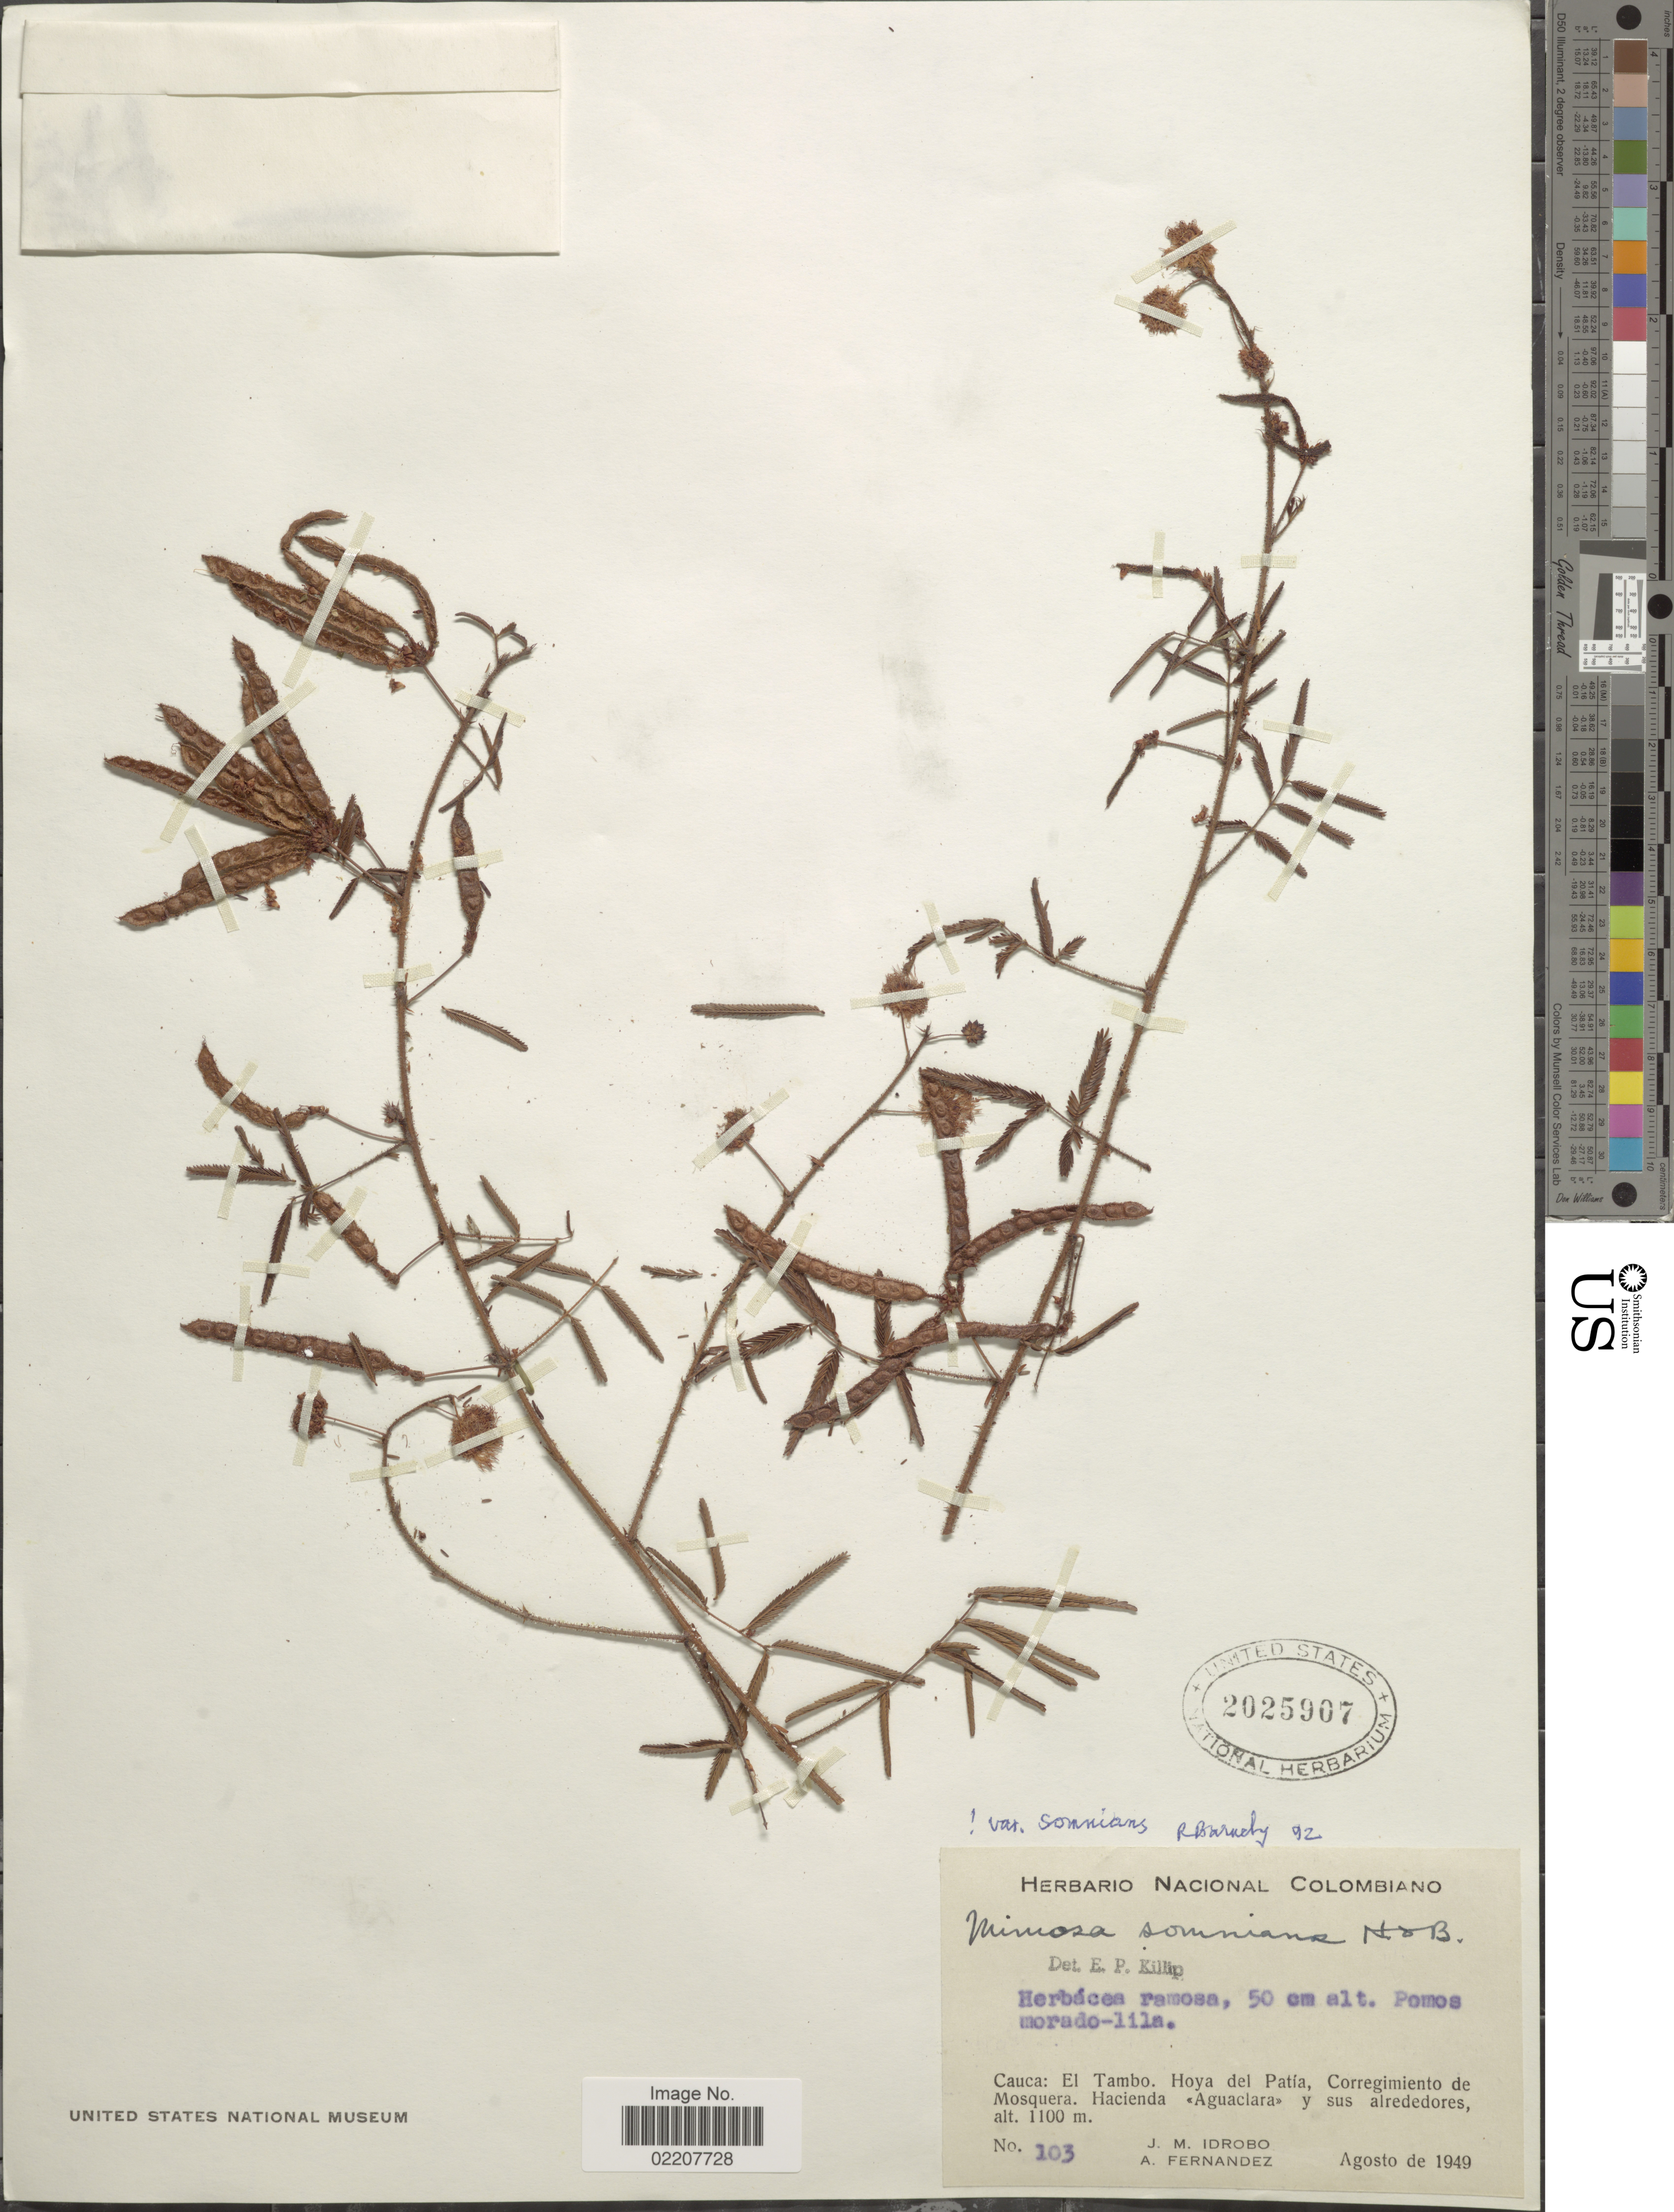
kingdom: Plantae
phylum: Tracheophyta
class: Magnoliopsida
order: Fabales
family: Fabaceae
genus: Mimosa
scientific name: Mimosa somnians var. somnians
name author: Humb. & Bonpl. ex Willd.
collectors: J. M. Idrobo & A. Fernandez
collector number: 103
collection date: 1949-08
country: Colombia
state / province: Cauca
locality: El Tambo, Hoya del Patia, Corregimiento de Mosquera, Hacienda <<Aguaclara>> y sus alrededores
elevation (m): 1100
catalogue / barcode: US 2025907